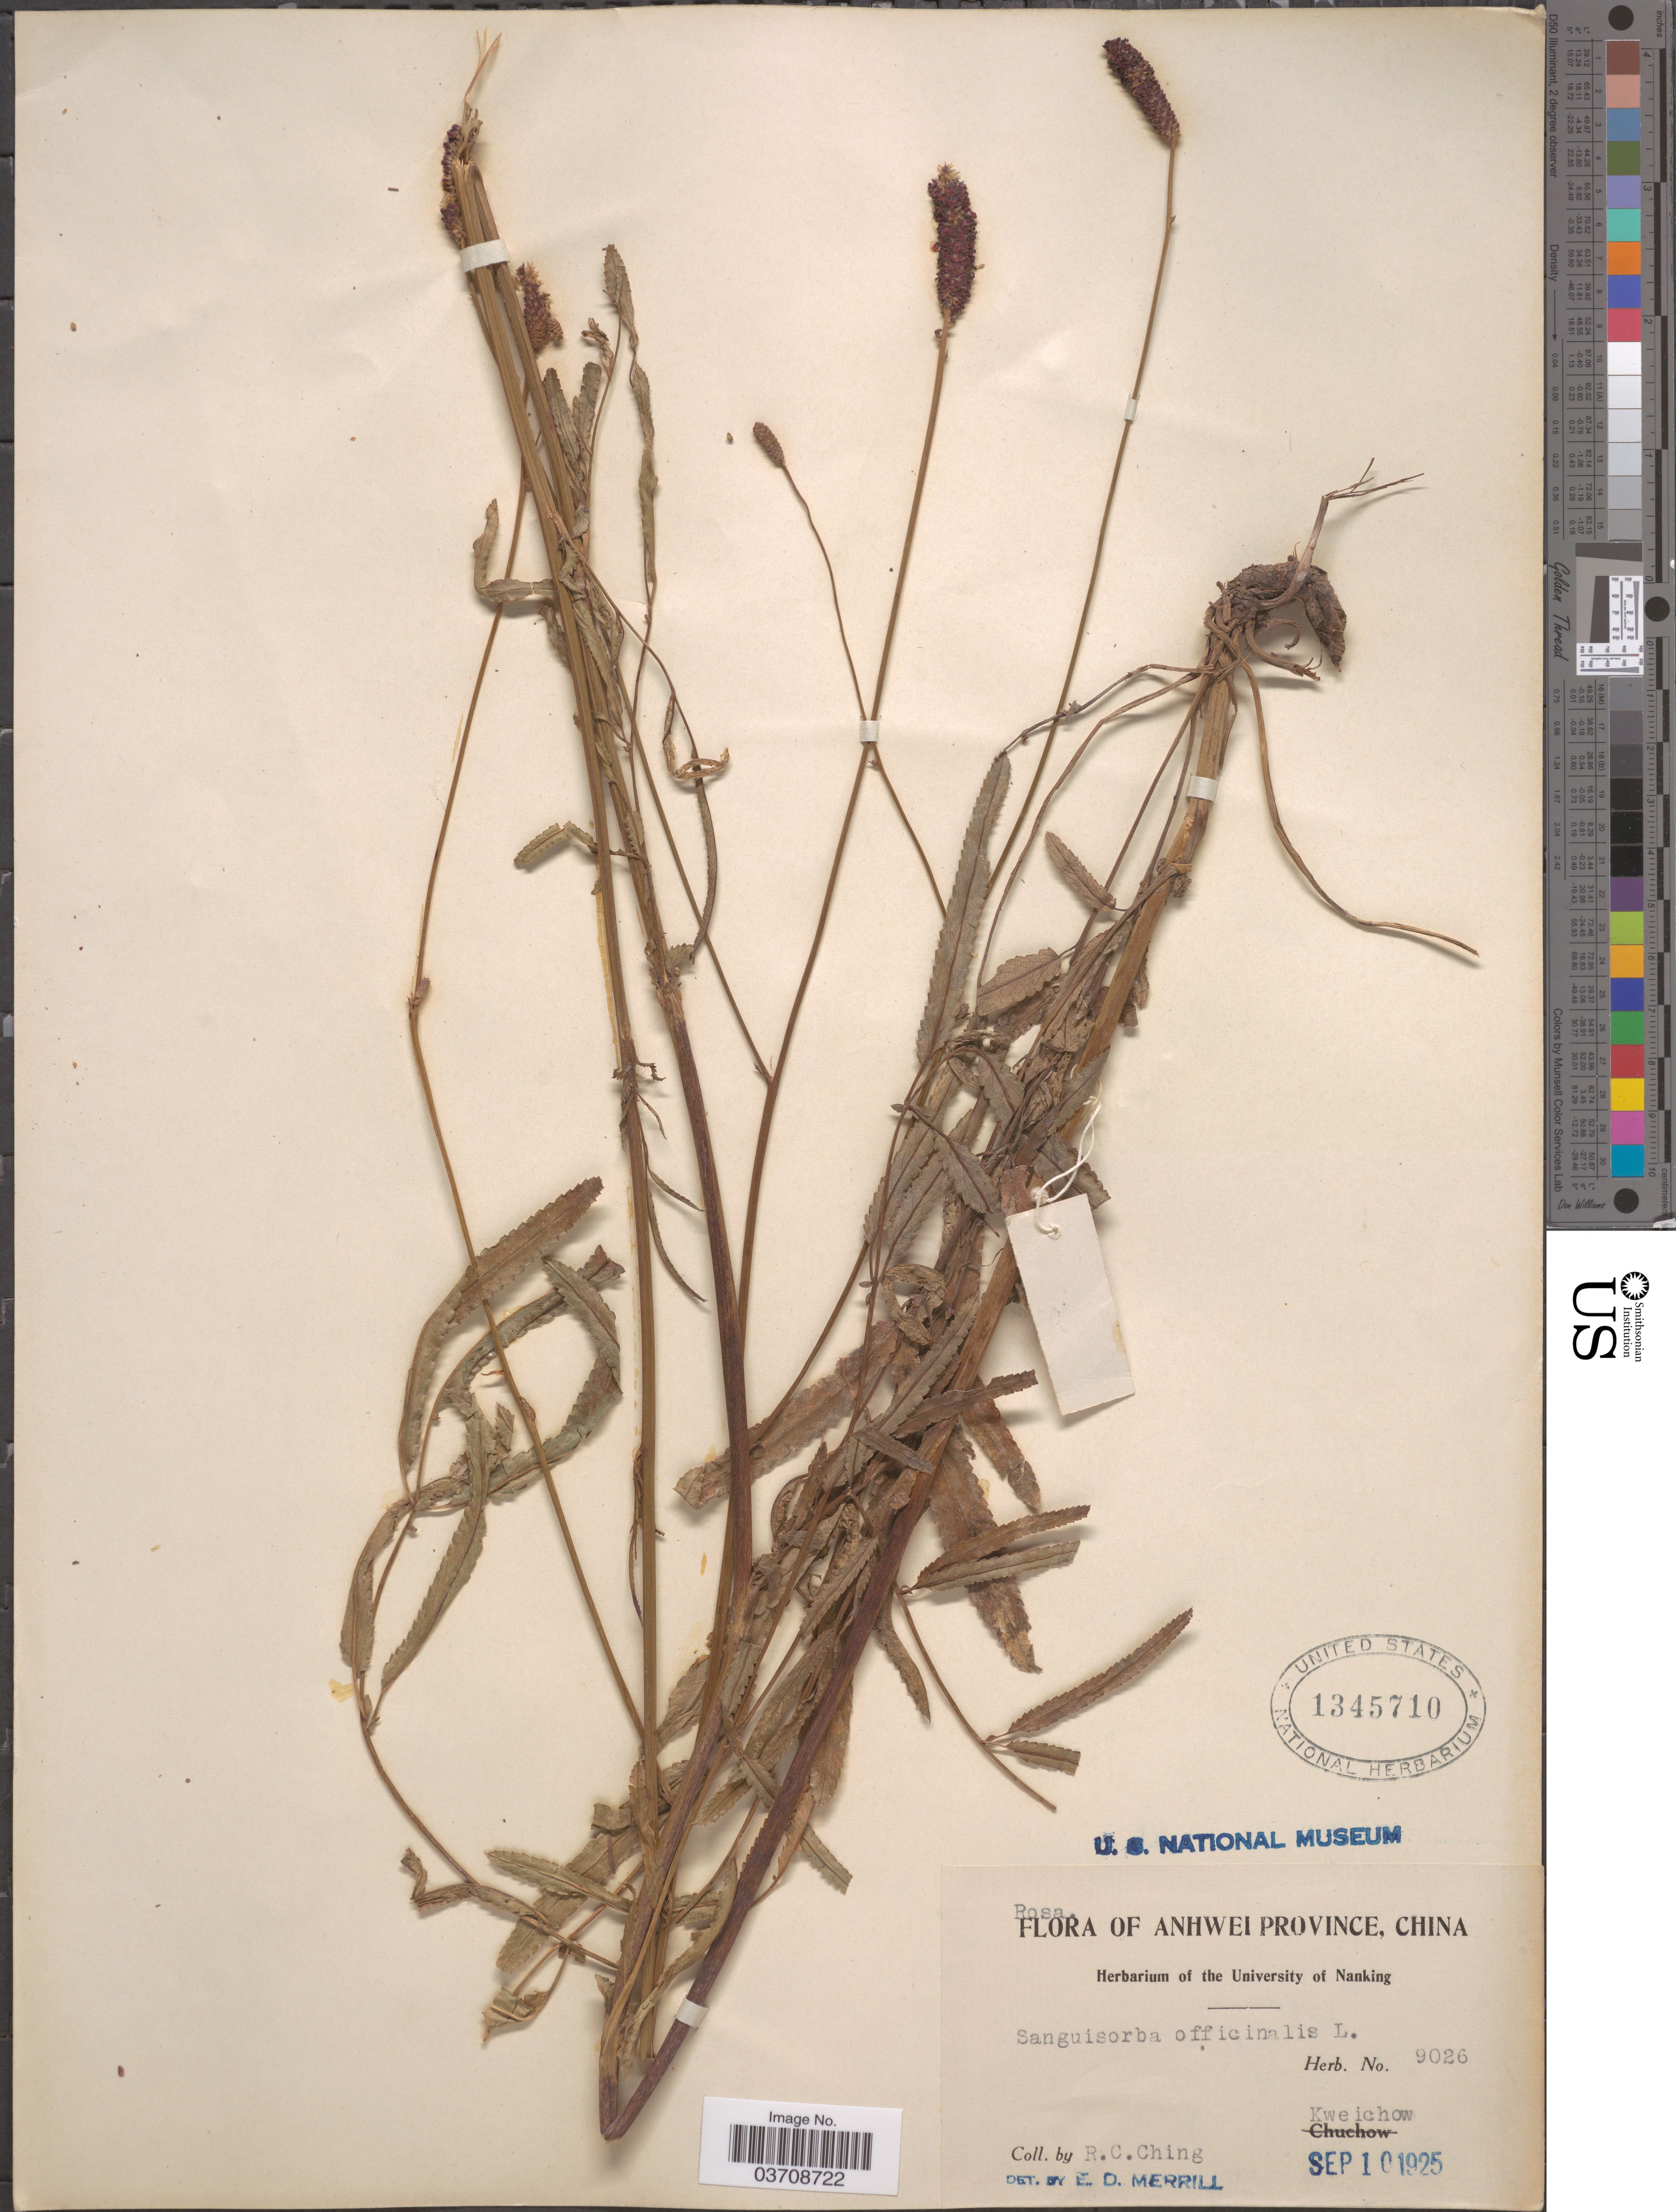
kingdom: Plantae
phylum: Tracheophyta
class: Magnoliopsida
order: Rosales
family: Rosaceae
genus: Sanguisorba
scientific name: Sanguisorba officinalis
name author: L.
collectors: R. C. Ching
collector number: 9026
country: China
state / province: Guizhou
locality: Anhwei Province. Kweichow.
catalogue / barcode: US 1345710